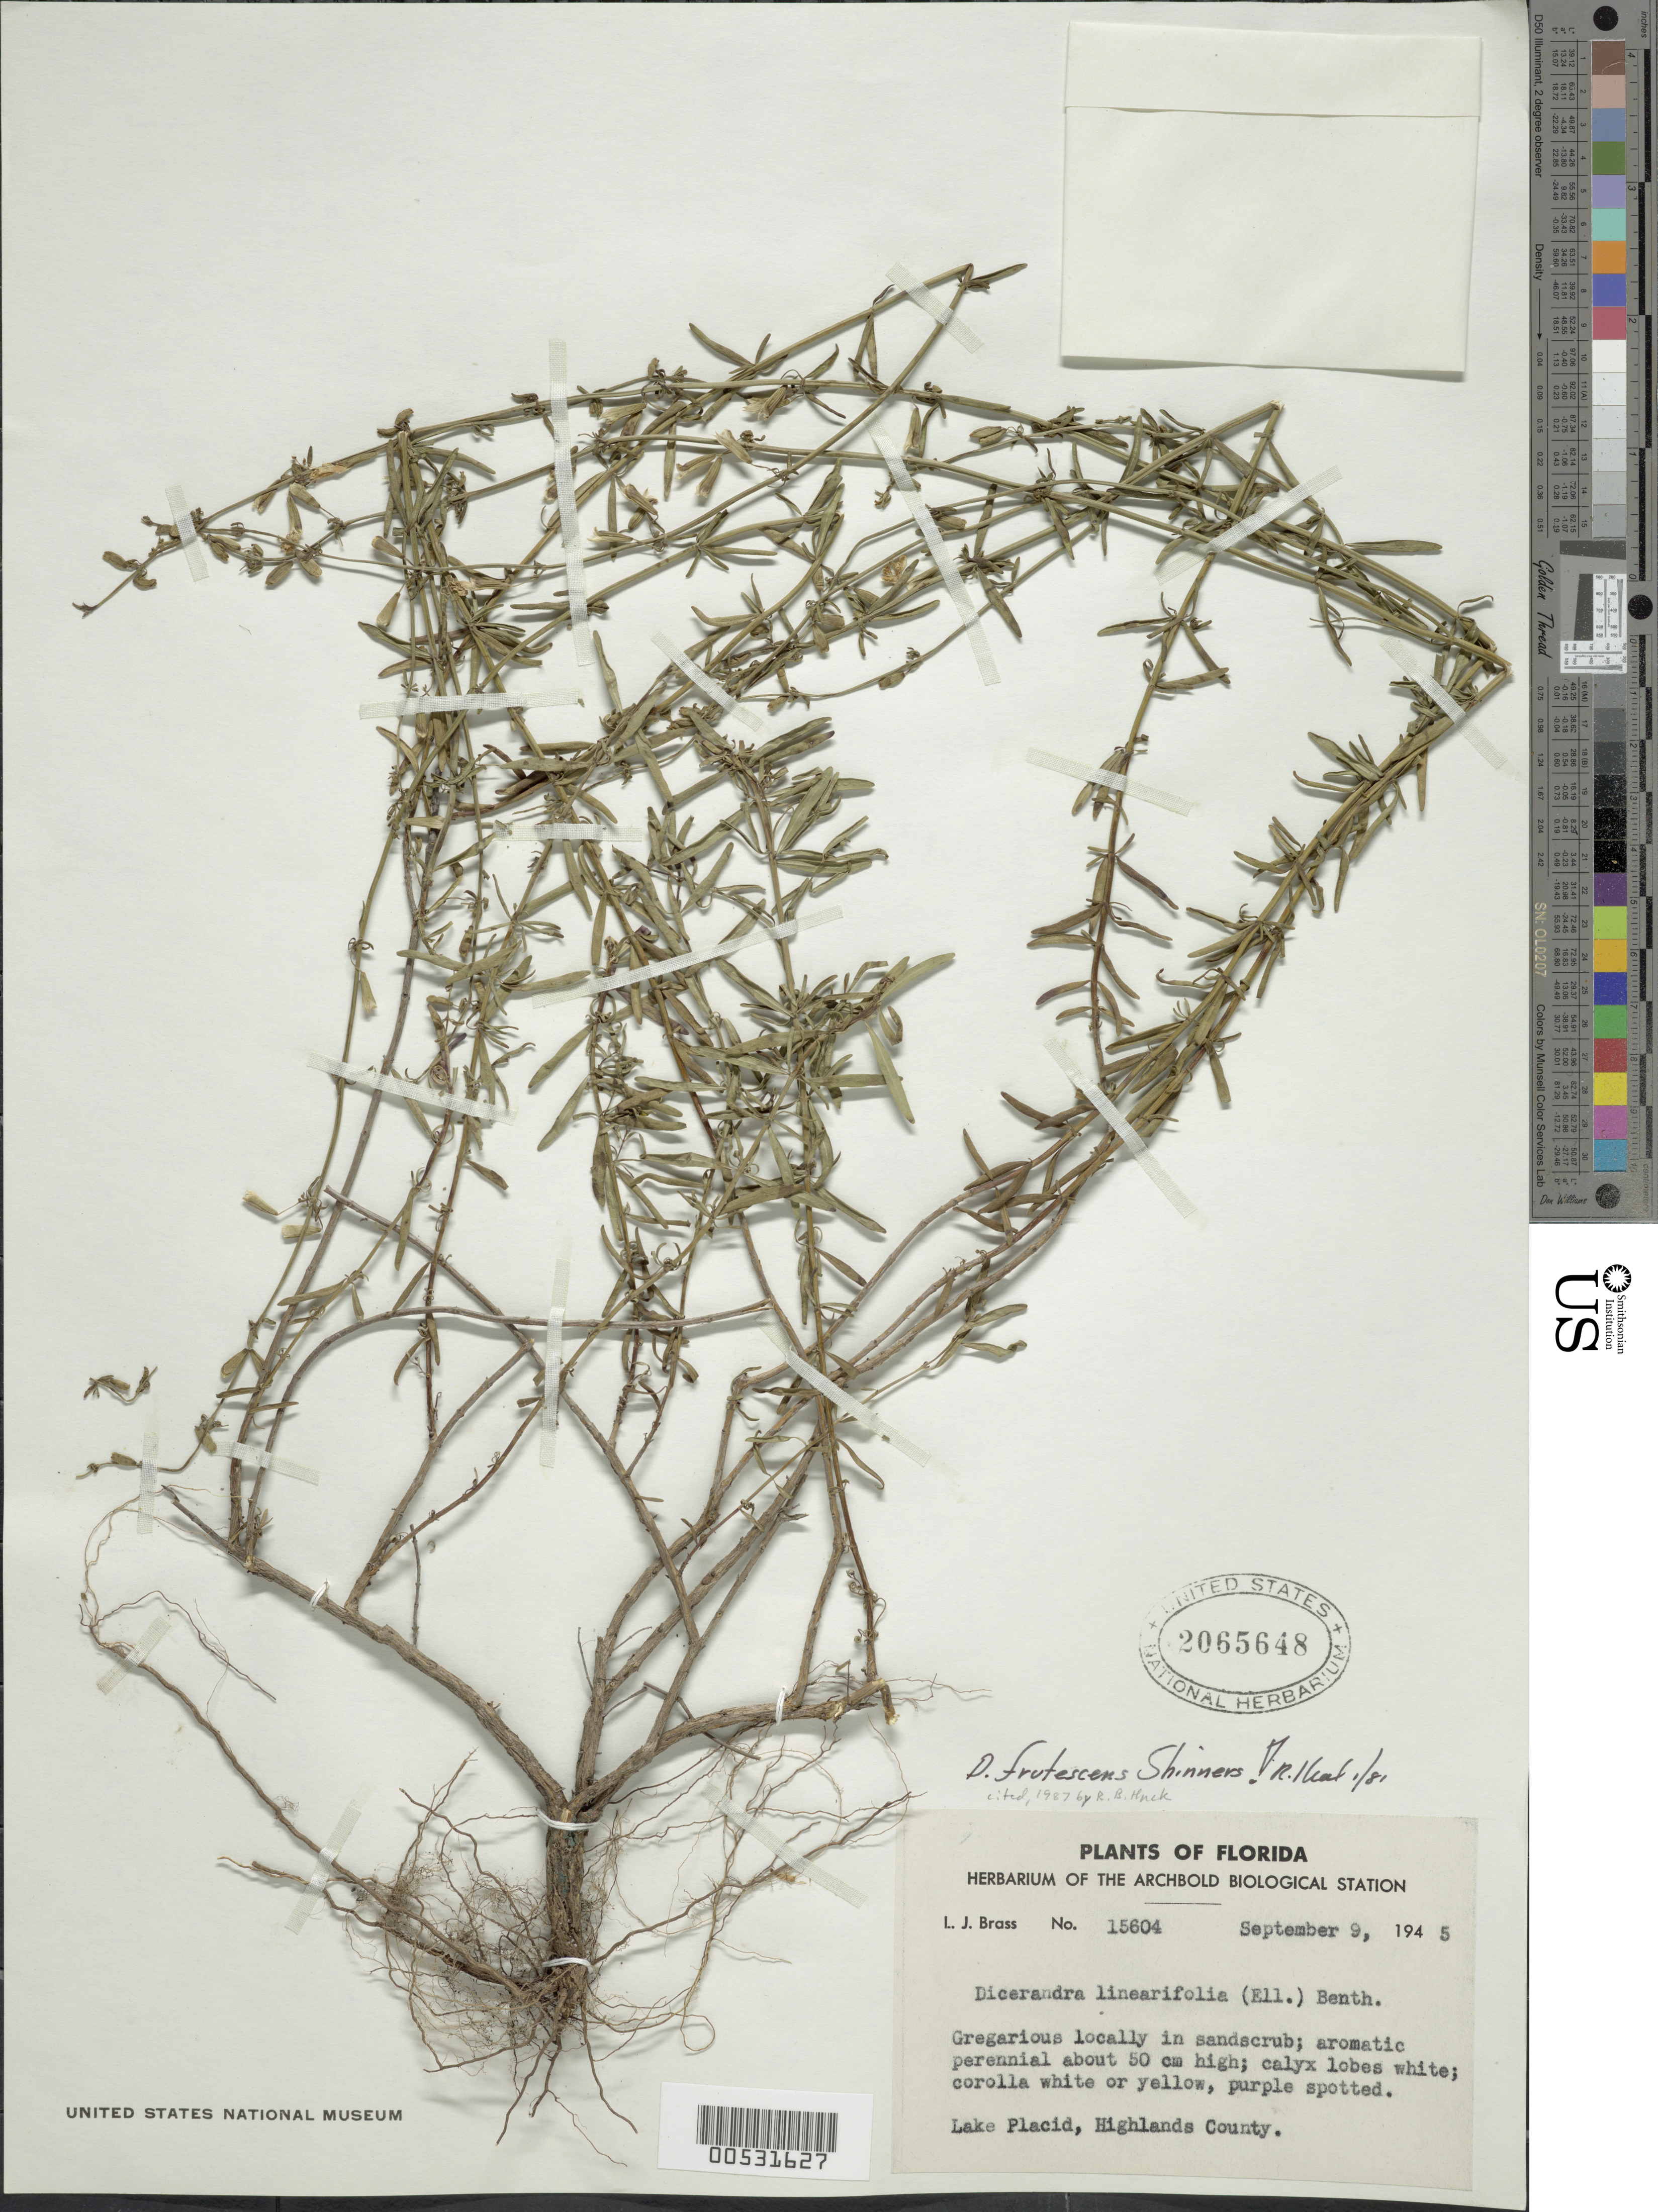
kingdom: Plantae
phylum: Tracheophyta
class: Magnoliopsida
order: Lamiales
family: Lamiaceae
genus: Dicerandra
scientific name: Dicerandra frutescens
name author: Shinners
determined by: Kral, Robert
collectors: L. J. Brass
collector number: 15604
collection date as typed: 09 Sep 1945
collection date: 1945-09-09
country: United States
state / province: Florida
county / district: Highlands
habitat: Gregarious locally in sandscrub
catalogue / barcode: US 2065648